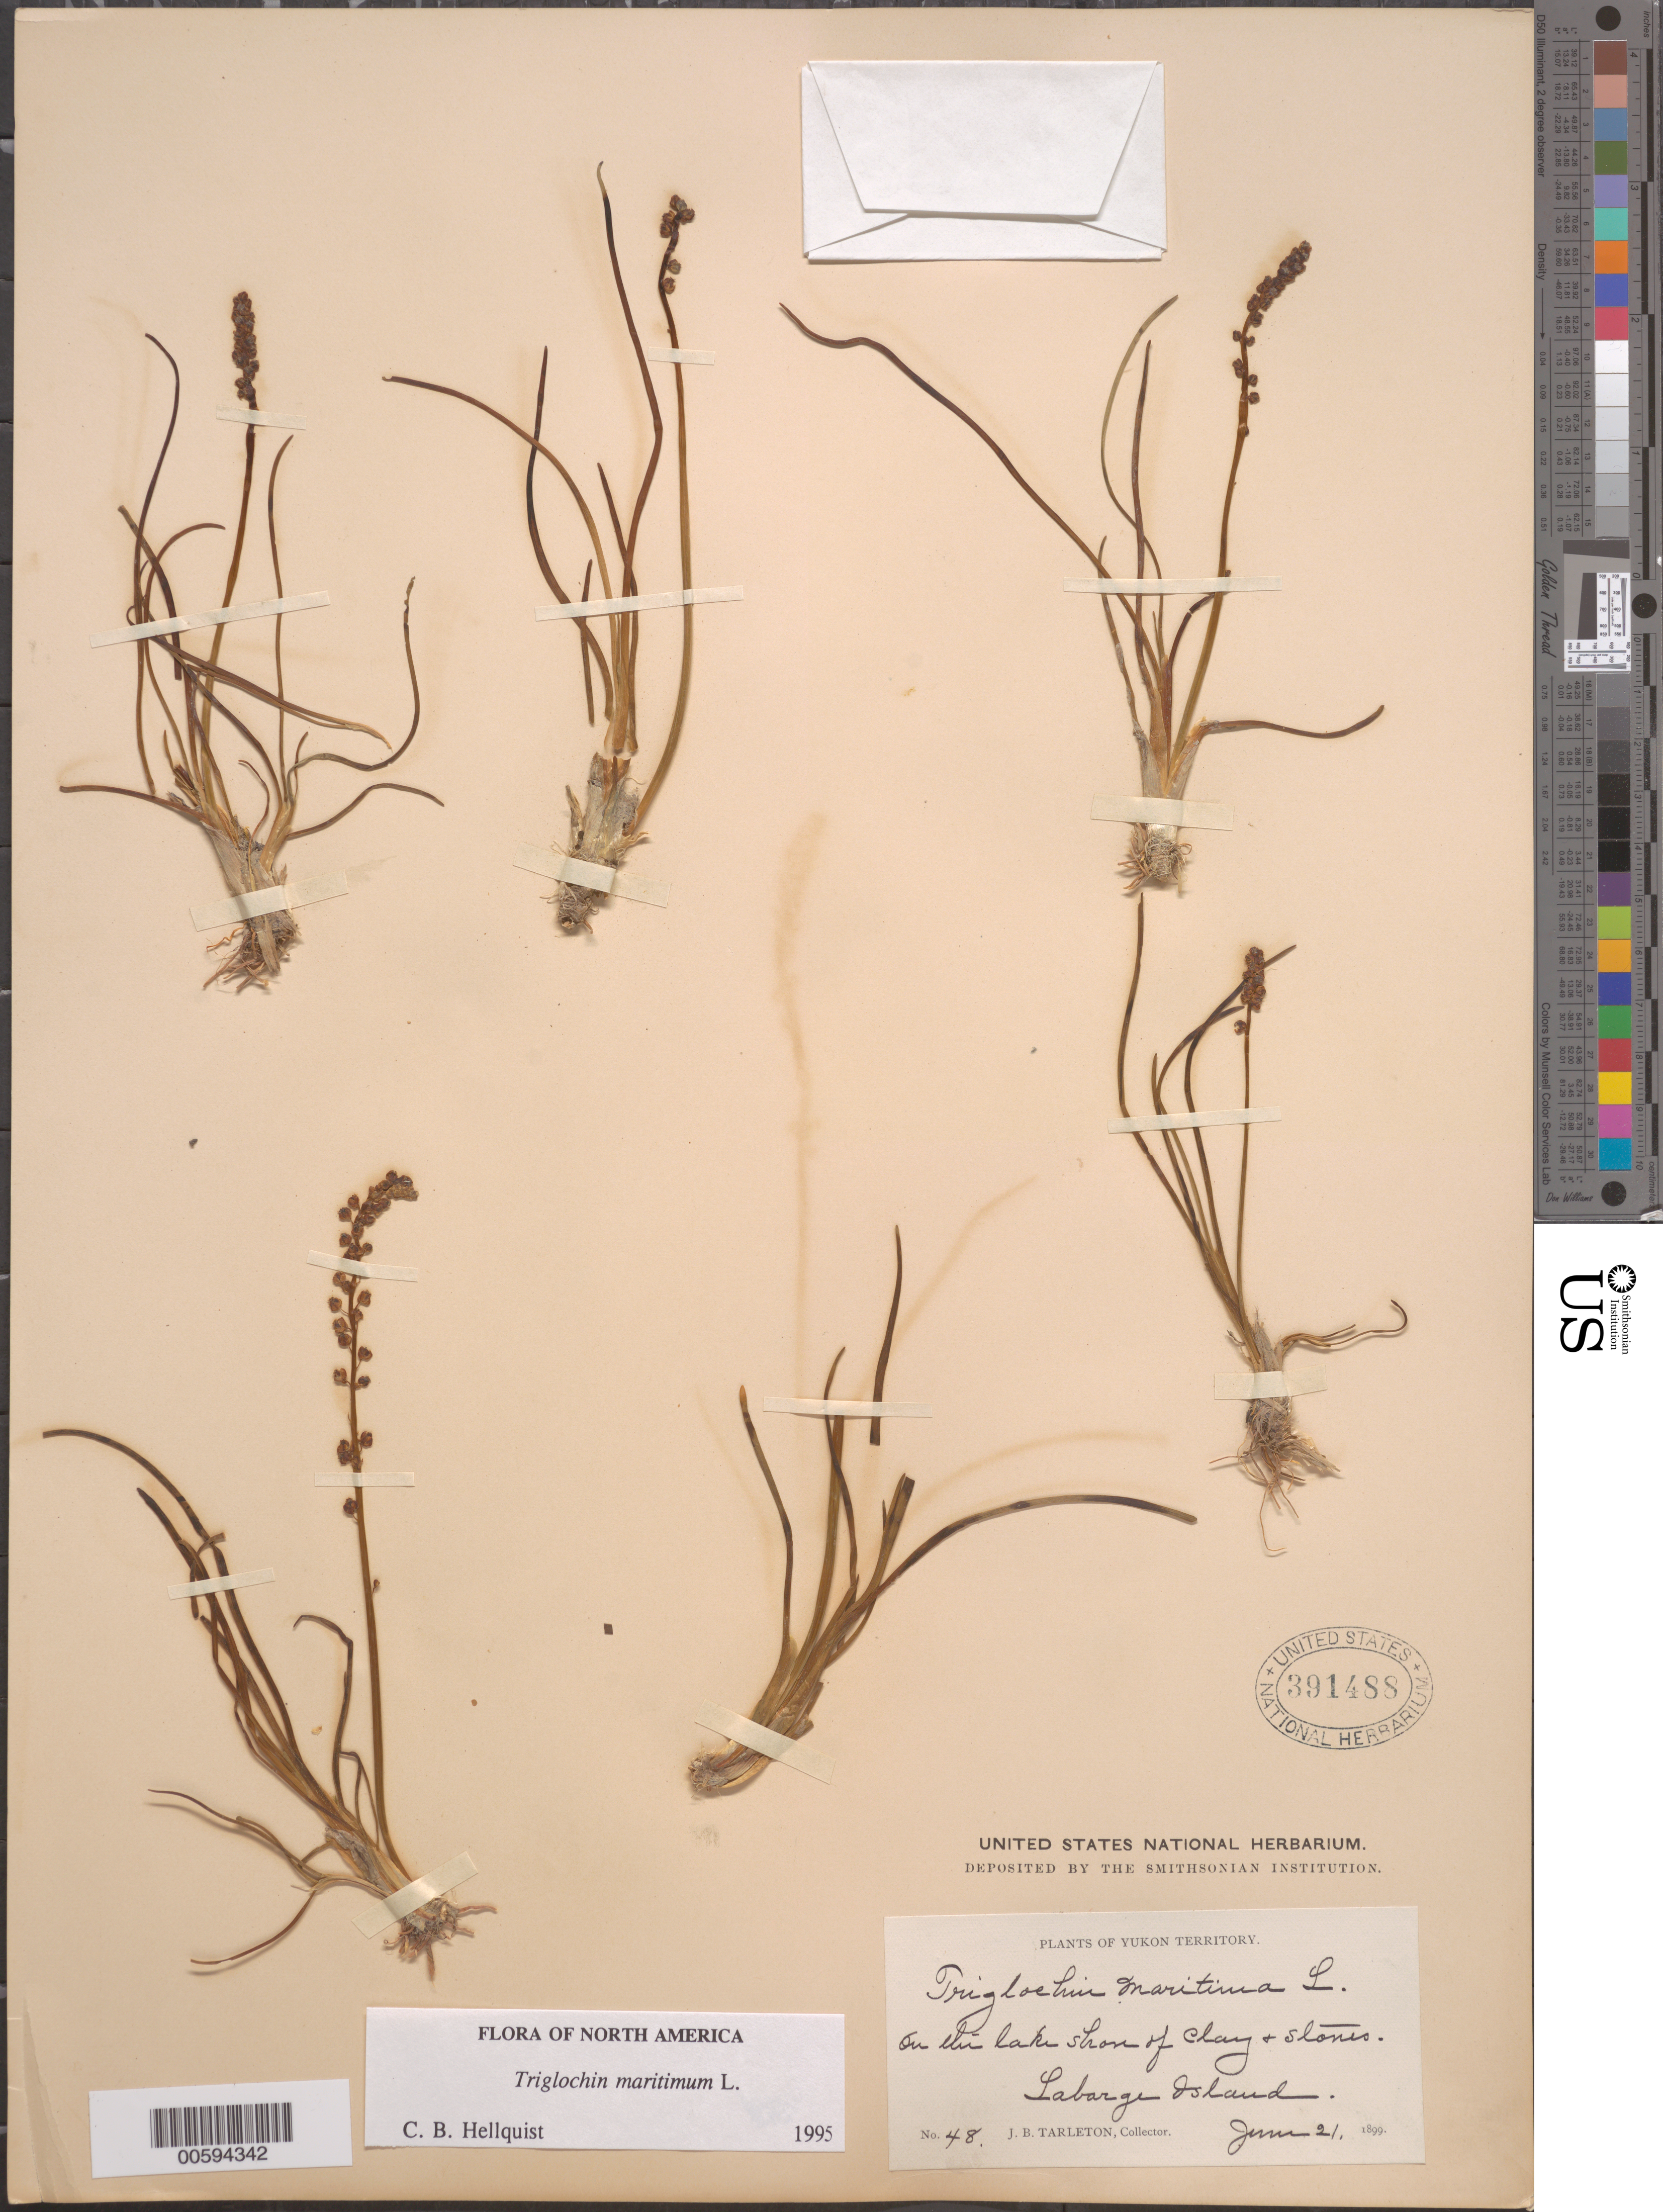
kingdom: Plantae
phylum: Tracheophyta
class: Liliopsida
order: Alismatales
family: Juncaginaceae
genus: Triglochin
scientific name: Triglochin maritima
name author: L.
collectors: J. Tarleton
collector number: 48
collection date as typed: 21 Jun 1899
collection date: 1899-06-21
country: Canada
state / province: Yukon Territory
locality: Yukon Terr., Labarge Island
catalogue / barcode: US 391488